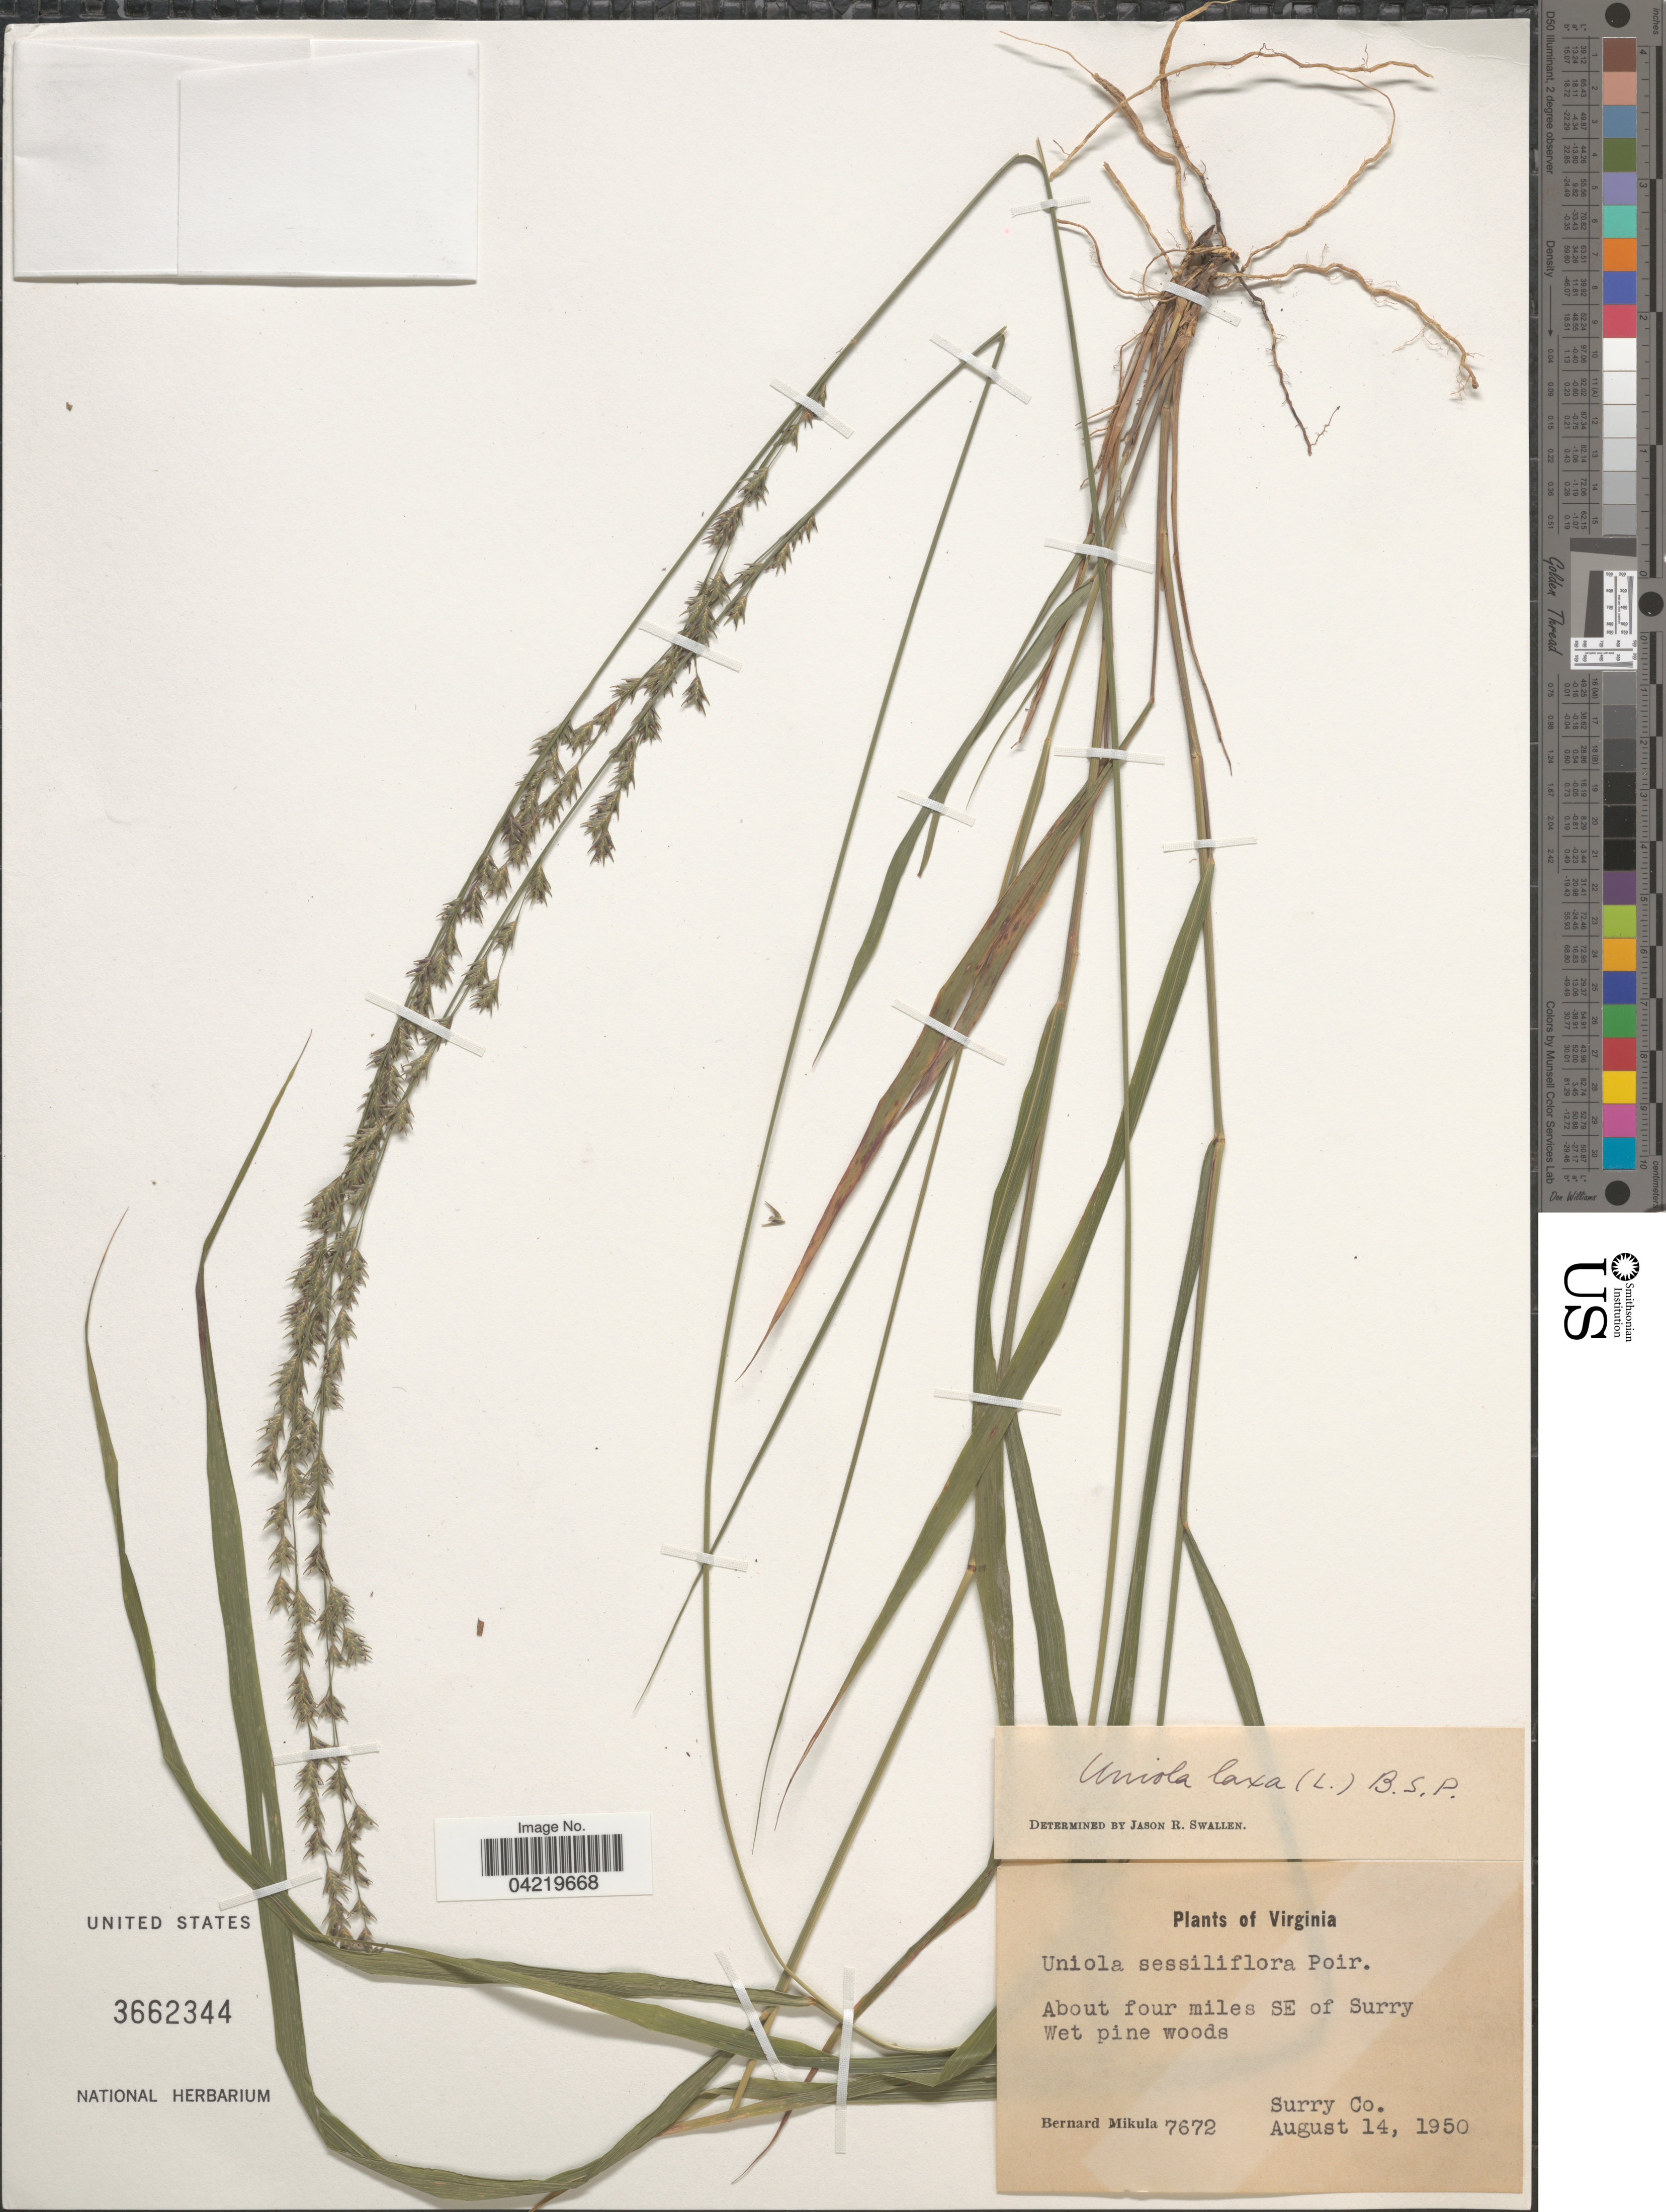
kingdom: Plantae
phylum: Tracheophyta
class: Liliopsida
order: Poales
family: Poaceae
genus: Chasmanthium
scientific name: Chasmanthium laxum subsp. sessiliflorum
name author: (L.) H.O. Yates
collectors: B. Mikula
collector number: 7672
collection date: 1950-08-14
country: United States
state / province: Virginia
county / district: Surry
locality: About four miles SE of Surry.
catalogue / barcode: US 3662344